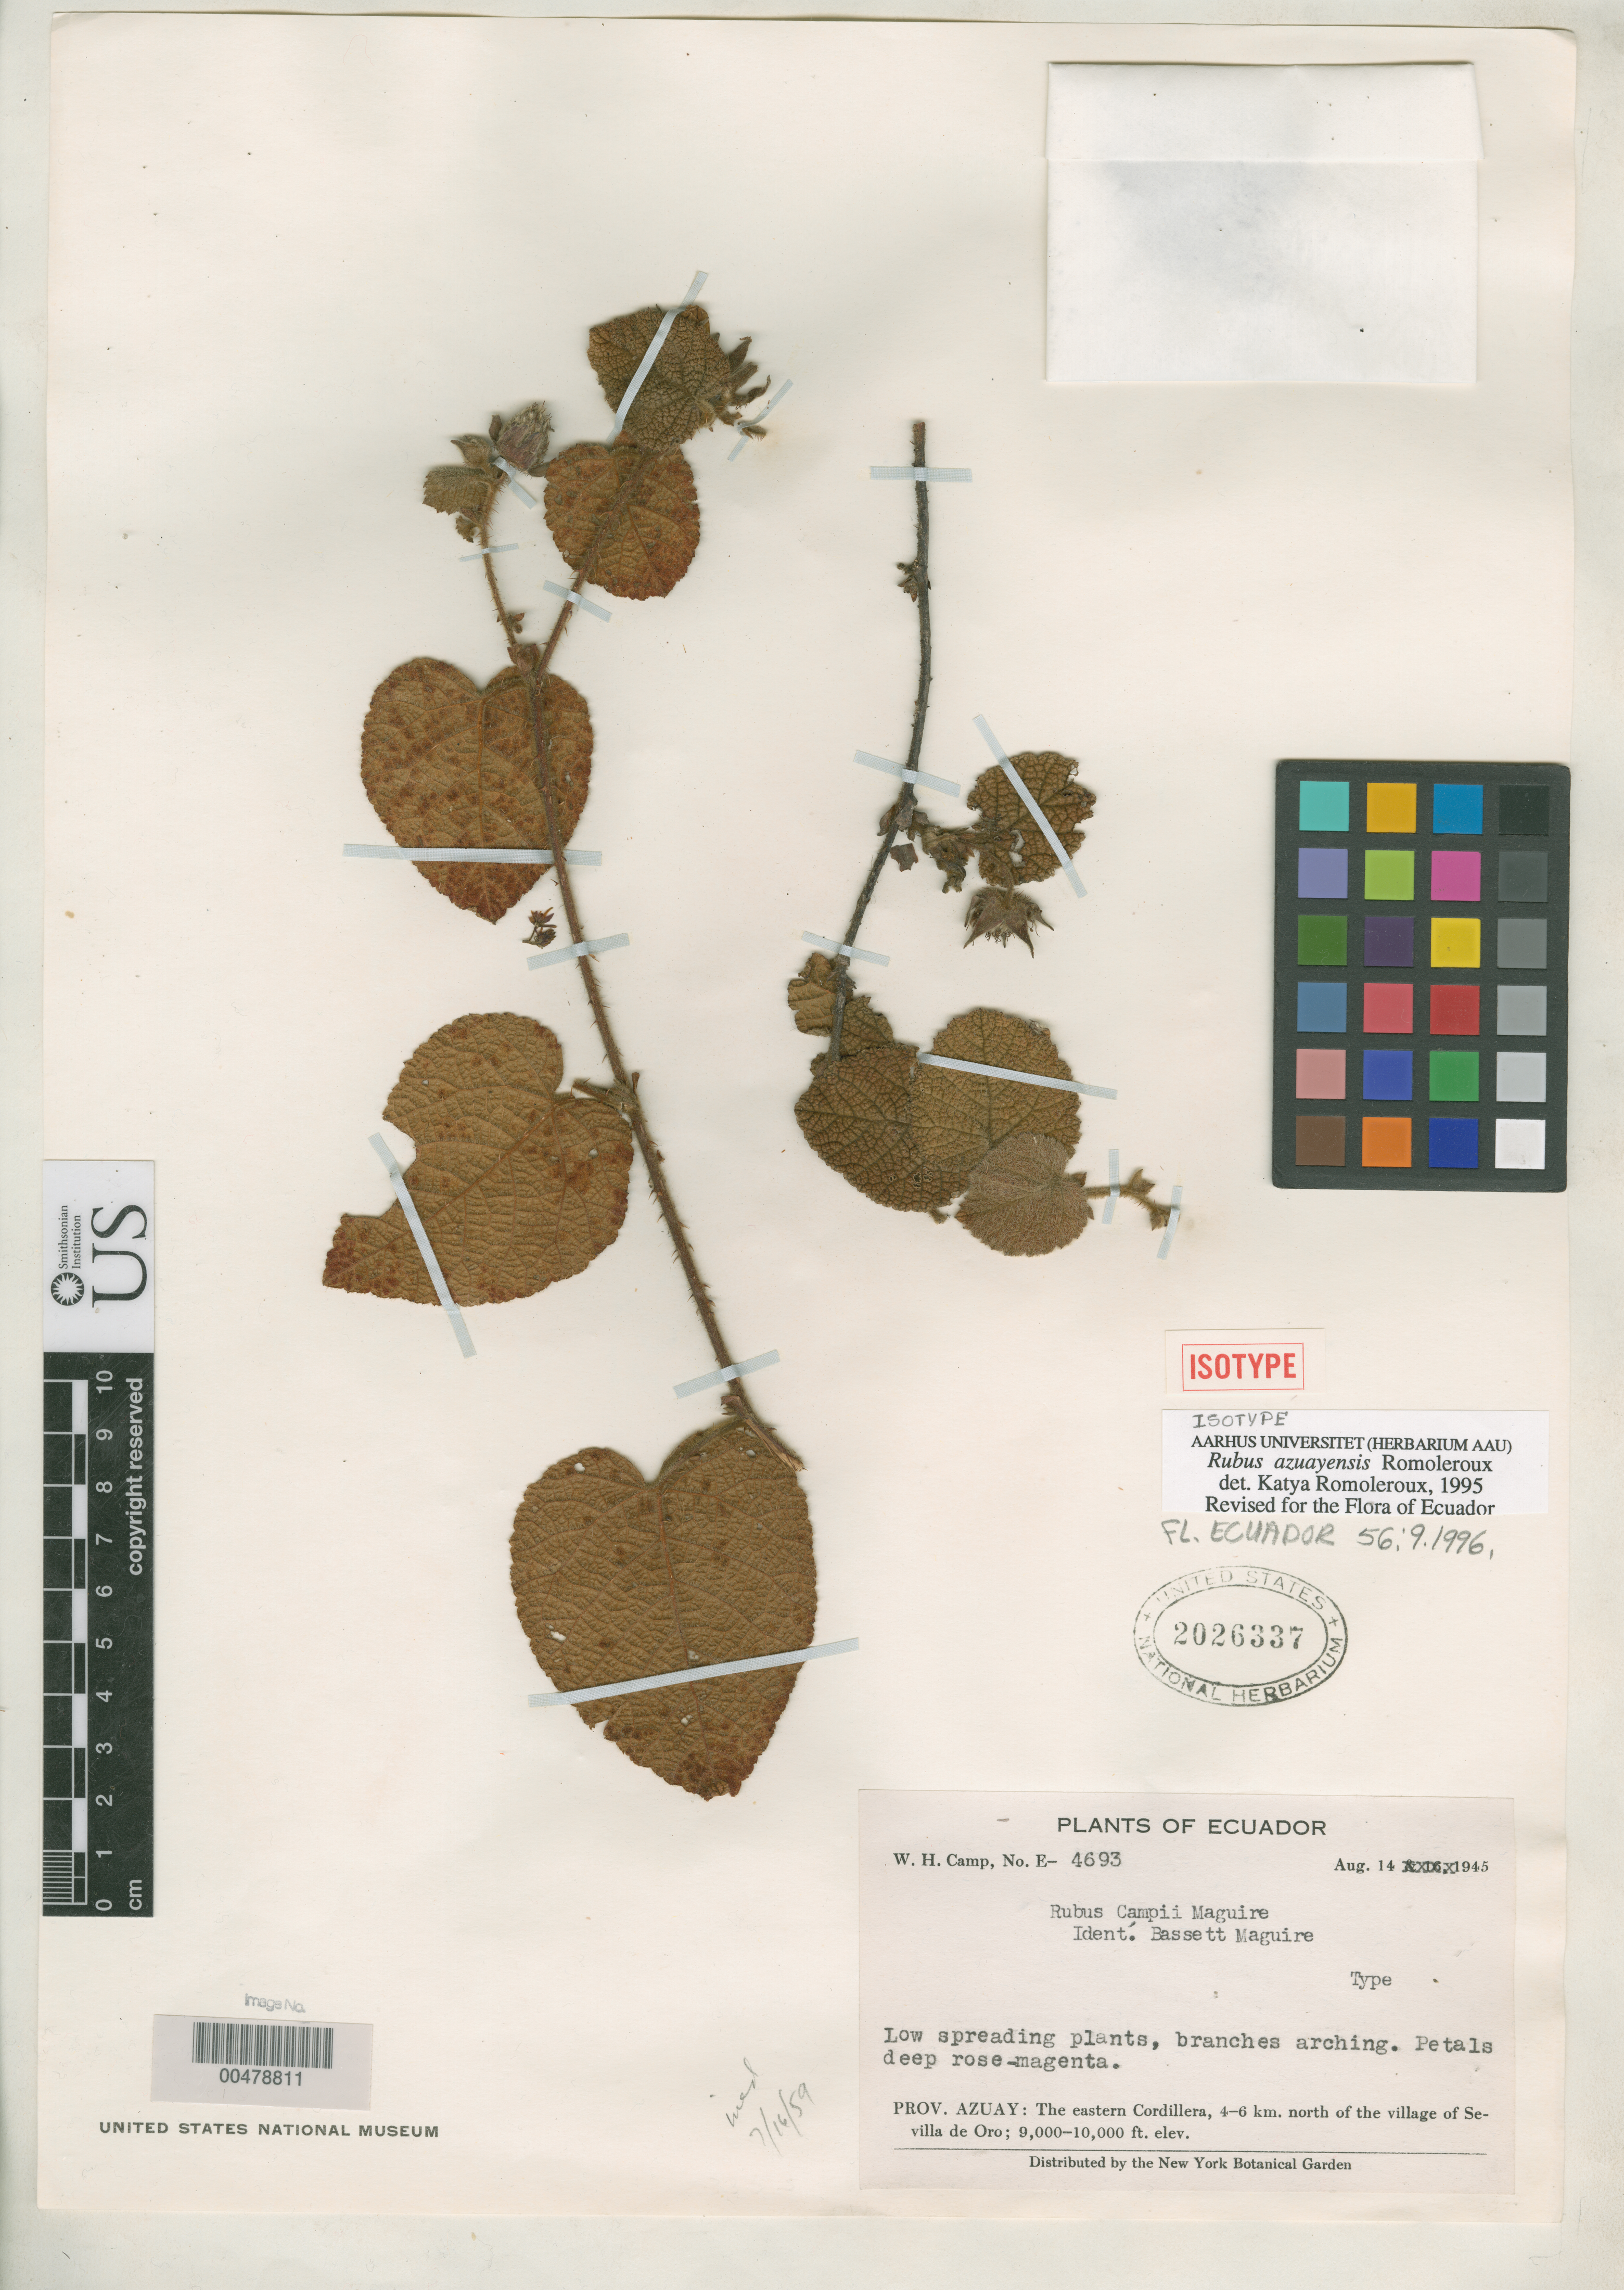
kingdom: Plantae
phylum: Tracheophyta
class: Magnoliopsida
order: Rosales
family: Rosaceae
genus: Rubus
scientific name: Rubus azuayensis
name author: Romol.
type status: Isotype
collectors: W. H. Camp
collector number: E-4693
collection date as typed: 14 Aug 1945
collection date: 1945-08-14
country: Ecuador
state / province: Azuay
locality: Eastern Cordillera, 4-6 km N of village of Sevilla de Oro.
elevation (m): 2743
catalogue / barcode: US 2026337